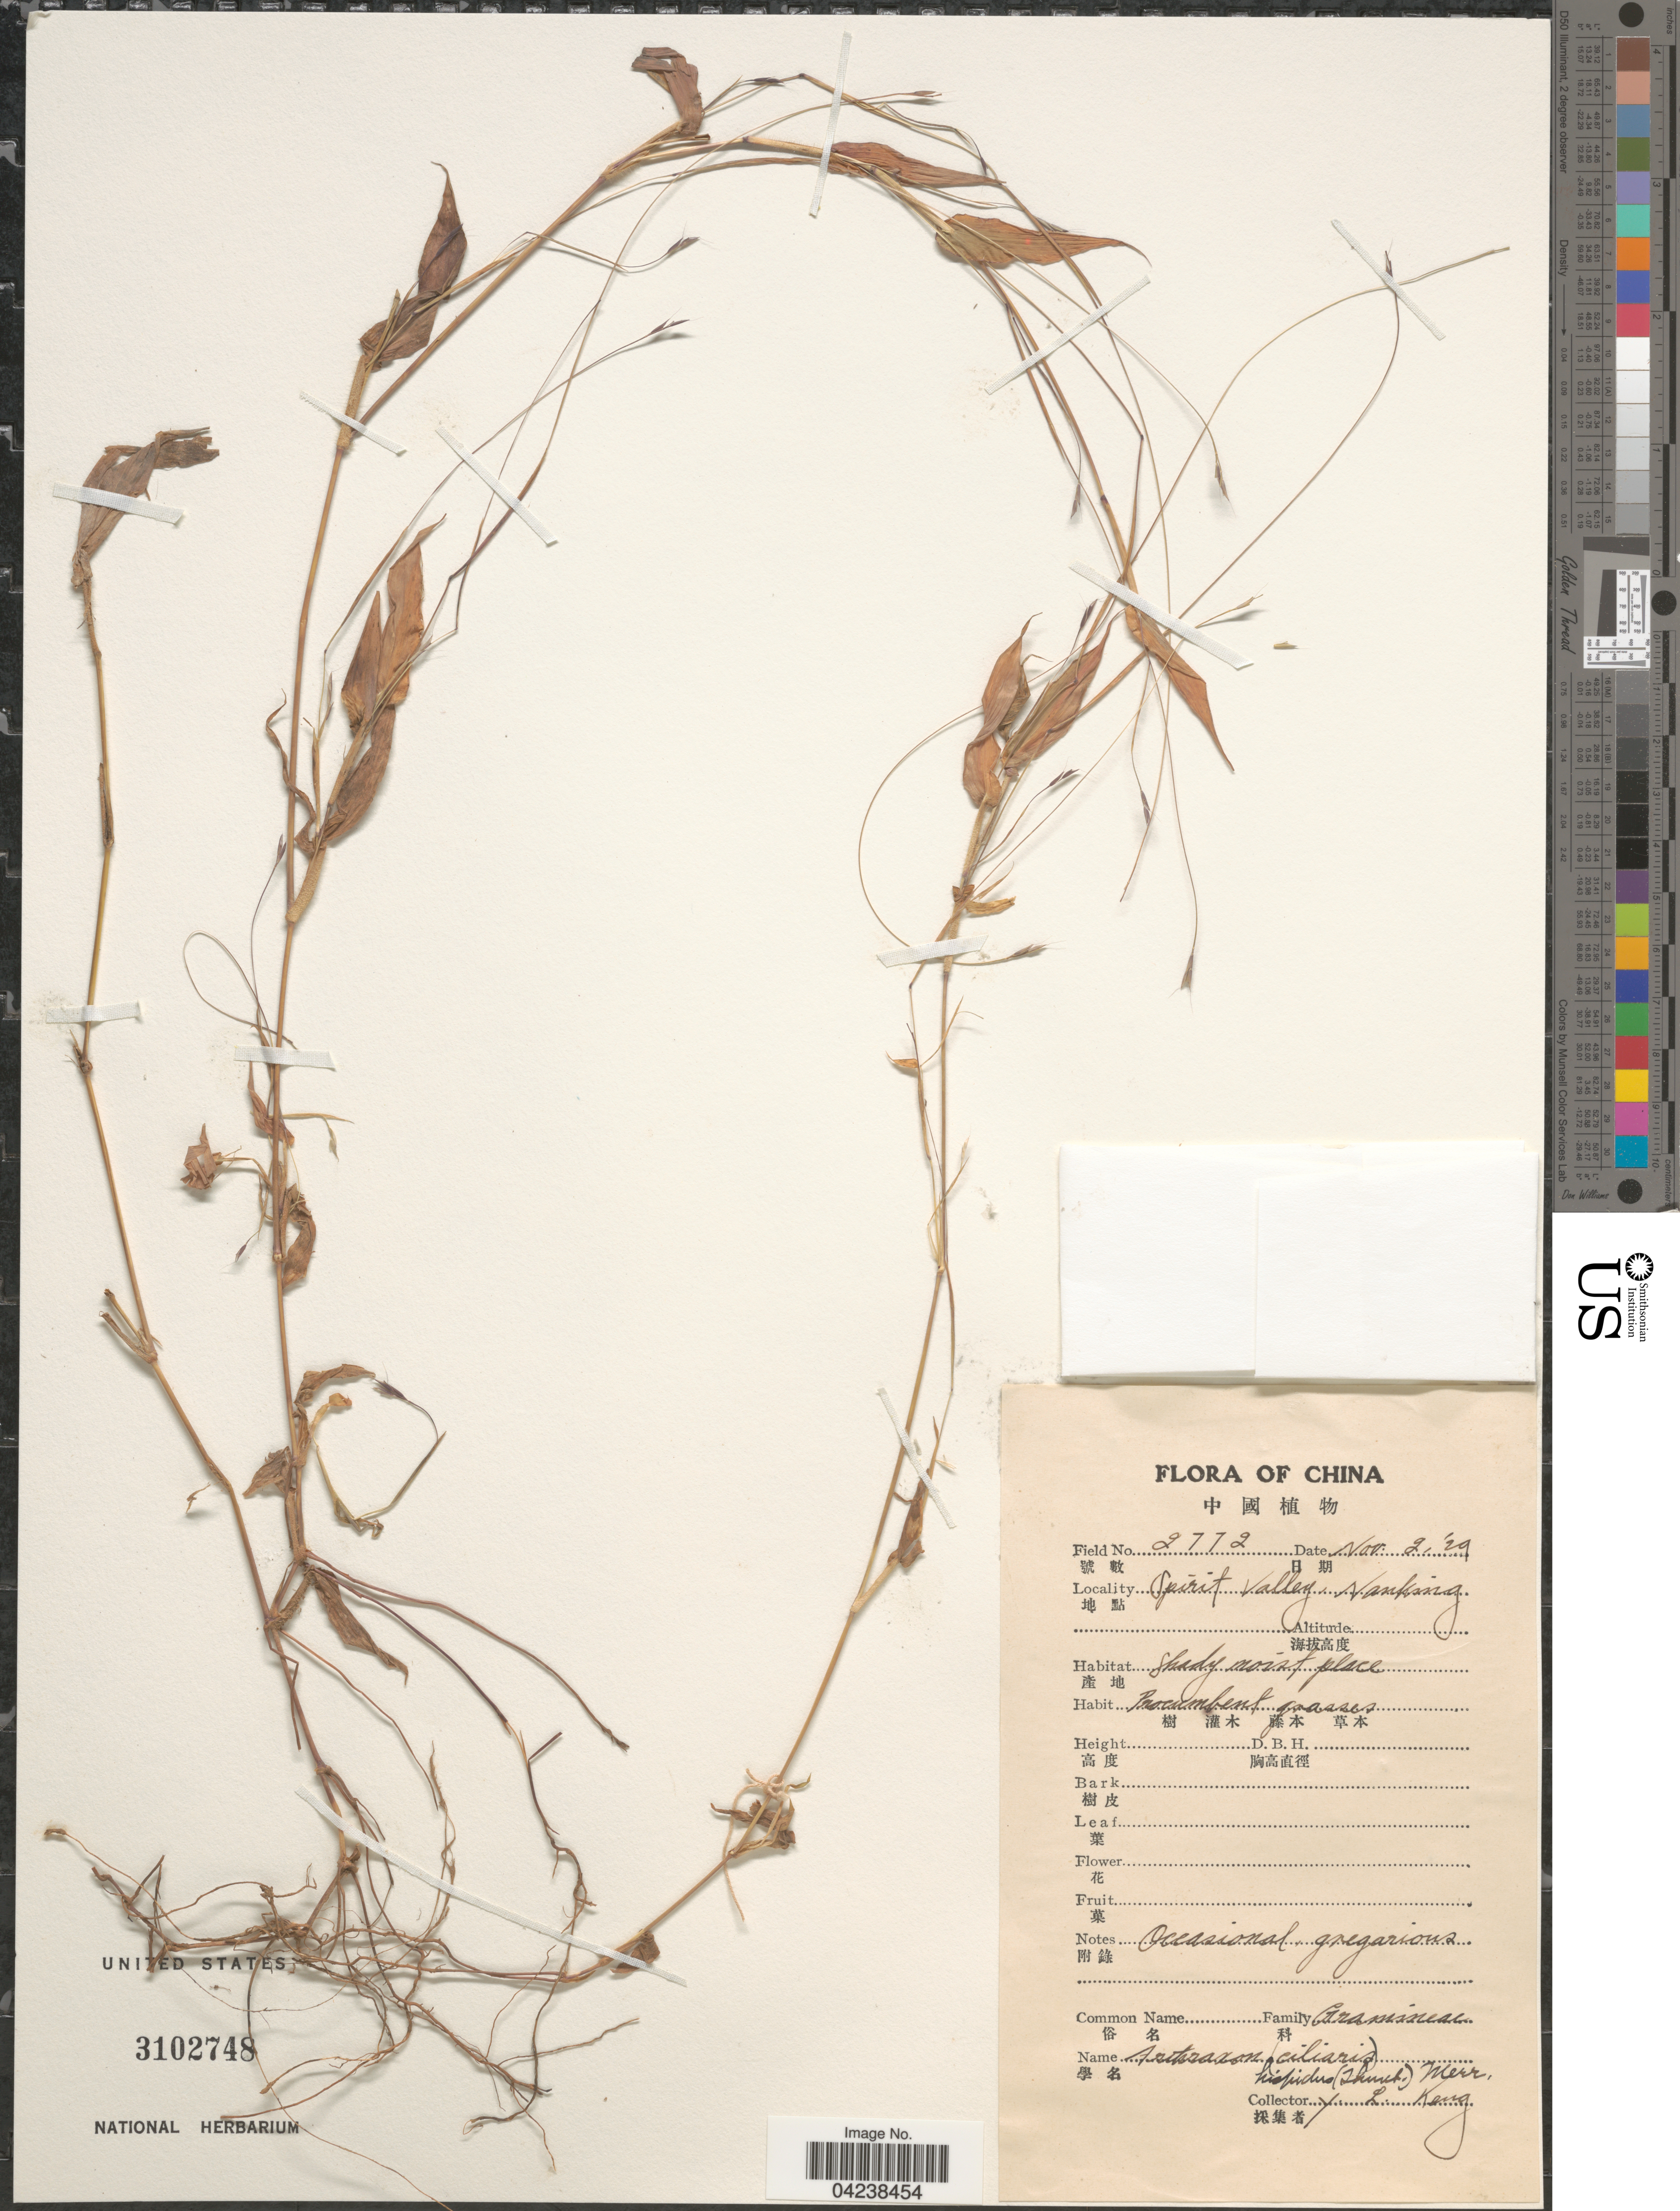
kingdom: Plantae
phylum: Tracheophyta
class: Liliopsida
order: Poales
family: Poaceae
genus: Arthraxon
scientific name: Arthraxon hispidus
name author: (Thunb.) Makino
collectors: Y. L. Keng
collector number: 2772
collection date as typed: Transcribed d/m/y: 2/11/29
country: China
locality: Spirit Valley, Nanking.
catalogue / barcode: US 3102748